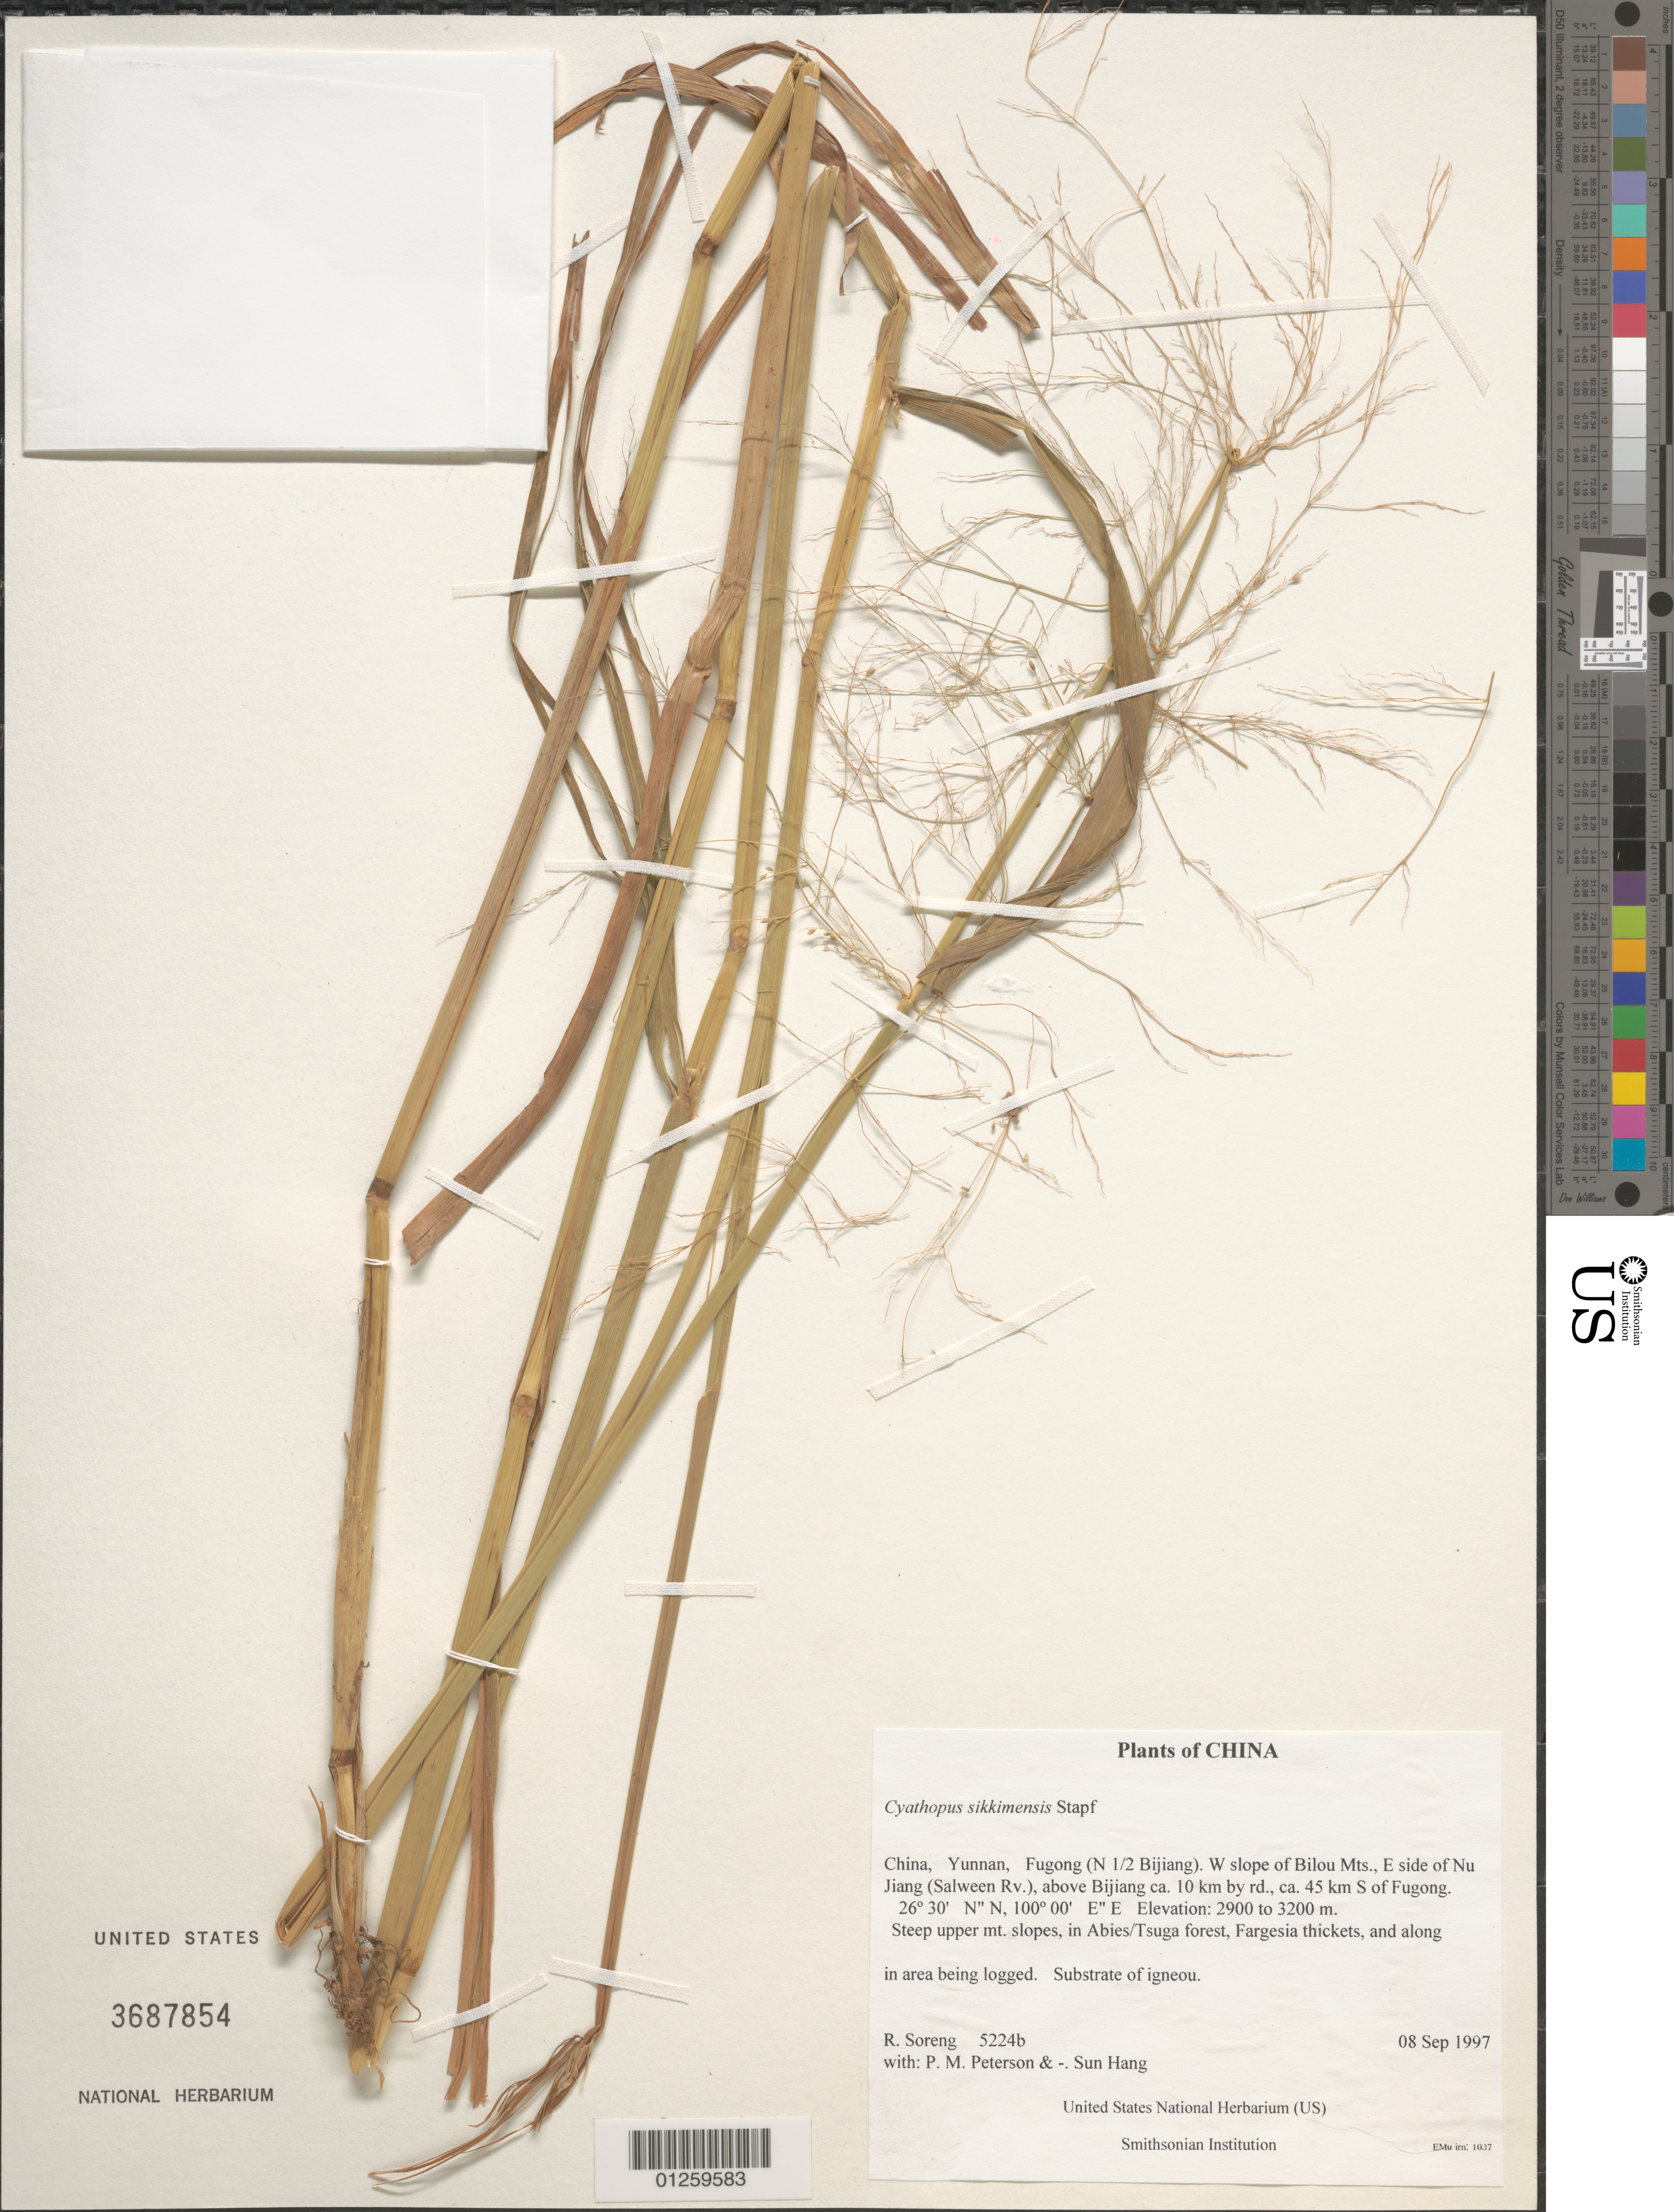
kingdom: Plantae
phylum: Tracheophyta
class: Liliopsida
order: Poales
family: Poaceae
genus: Cyathopus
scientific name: Cyathopus sikkimensis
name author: Stapf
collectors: R. J. Soreng, P. M. Peterson & Sun Hang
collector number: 5224b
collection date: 1997-09-08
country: China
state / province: Yunnan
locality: Fugong (N 1/2 Bijiang). W slope of Bilou Mts., E side of Nu Jiang (Salween Rv.), above Bijiang ca. 10 km by rd., ca. 45 km S of Fugong. Steep upper mt. slopes, in Abies/Tsuga forest, Fargesia thickets, and along in area being logged.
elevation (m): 2900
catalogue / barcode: US 3687854